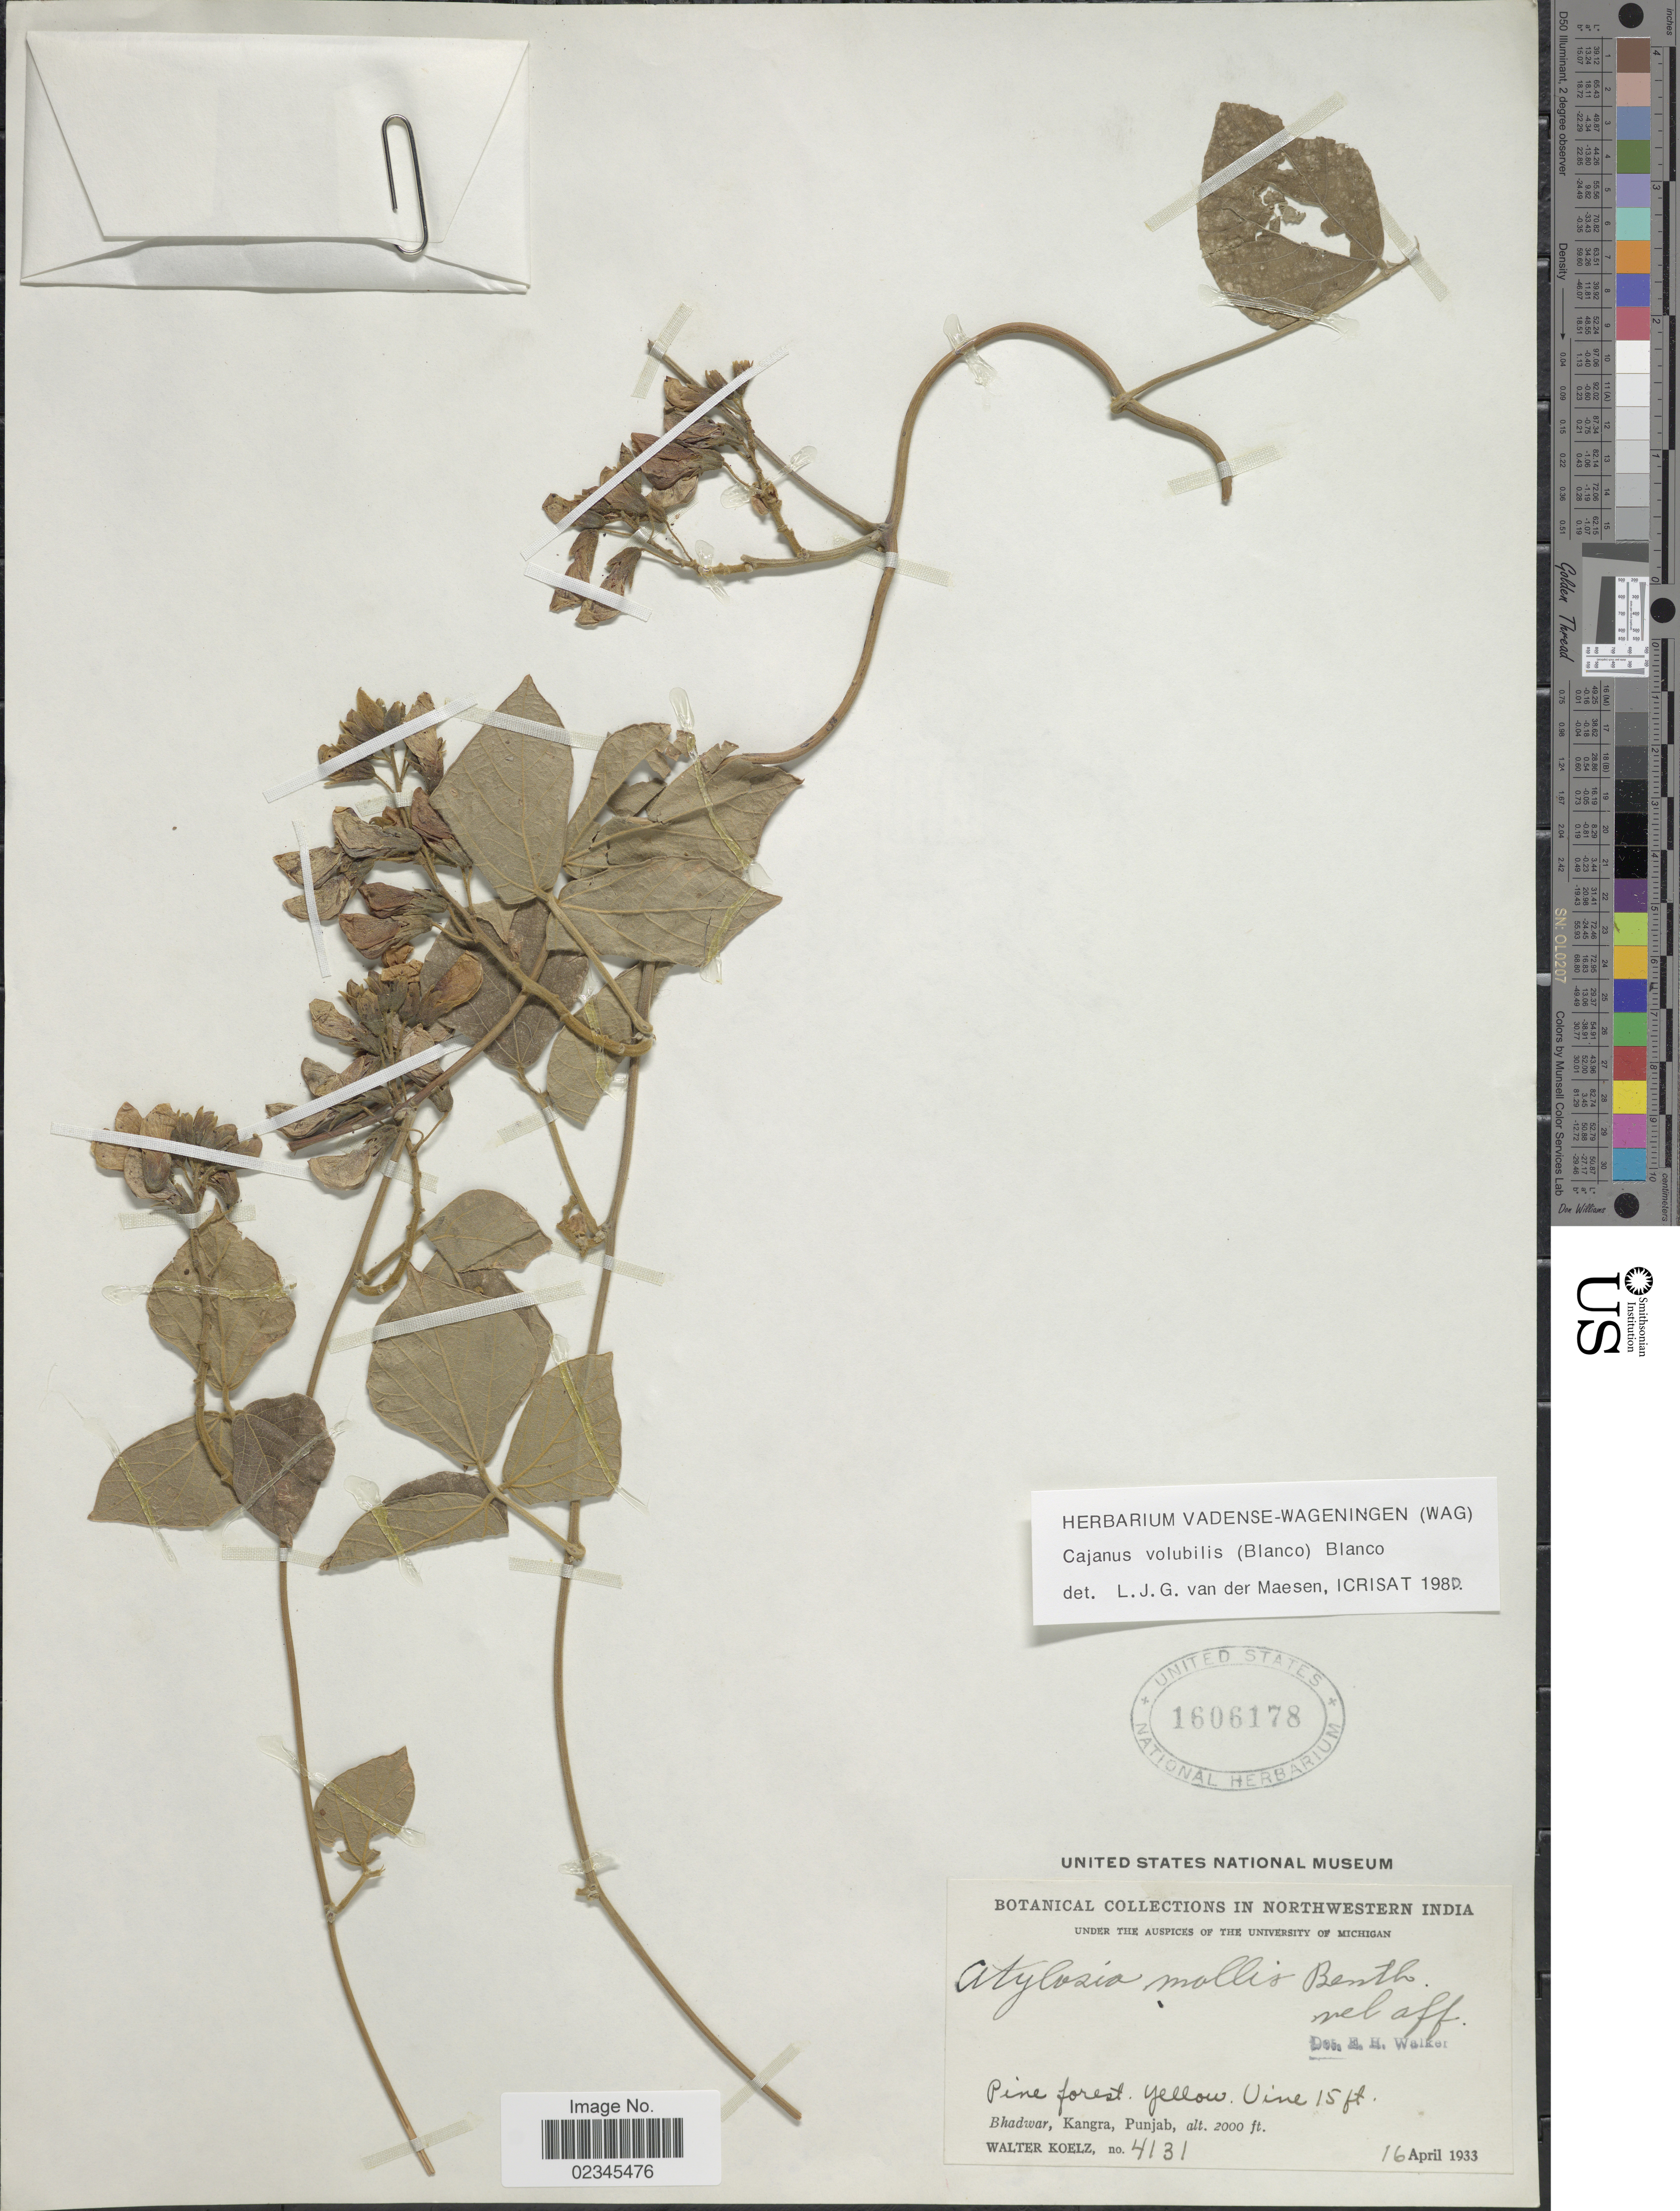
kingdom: Plantae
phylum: Tracheophyta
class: Magnoliopsida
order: Fabales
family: Fabaceae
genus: Cajanus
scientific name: Cajanus volubilis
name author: (Blanco) Blanco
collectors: W. N. Koelz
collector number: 4131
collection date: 1933-04-16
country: India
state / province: Himachal Pradesh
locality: Northwestern India. Bhadwar, Kangra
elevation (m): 610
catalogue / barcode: US 1606178